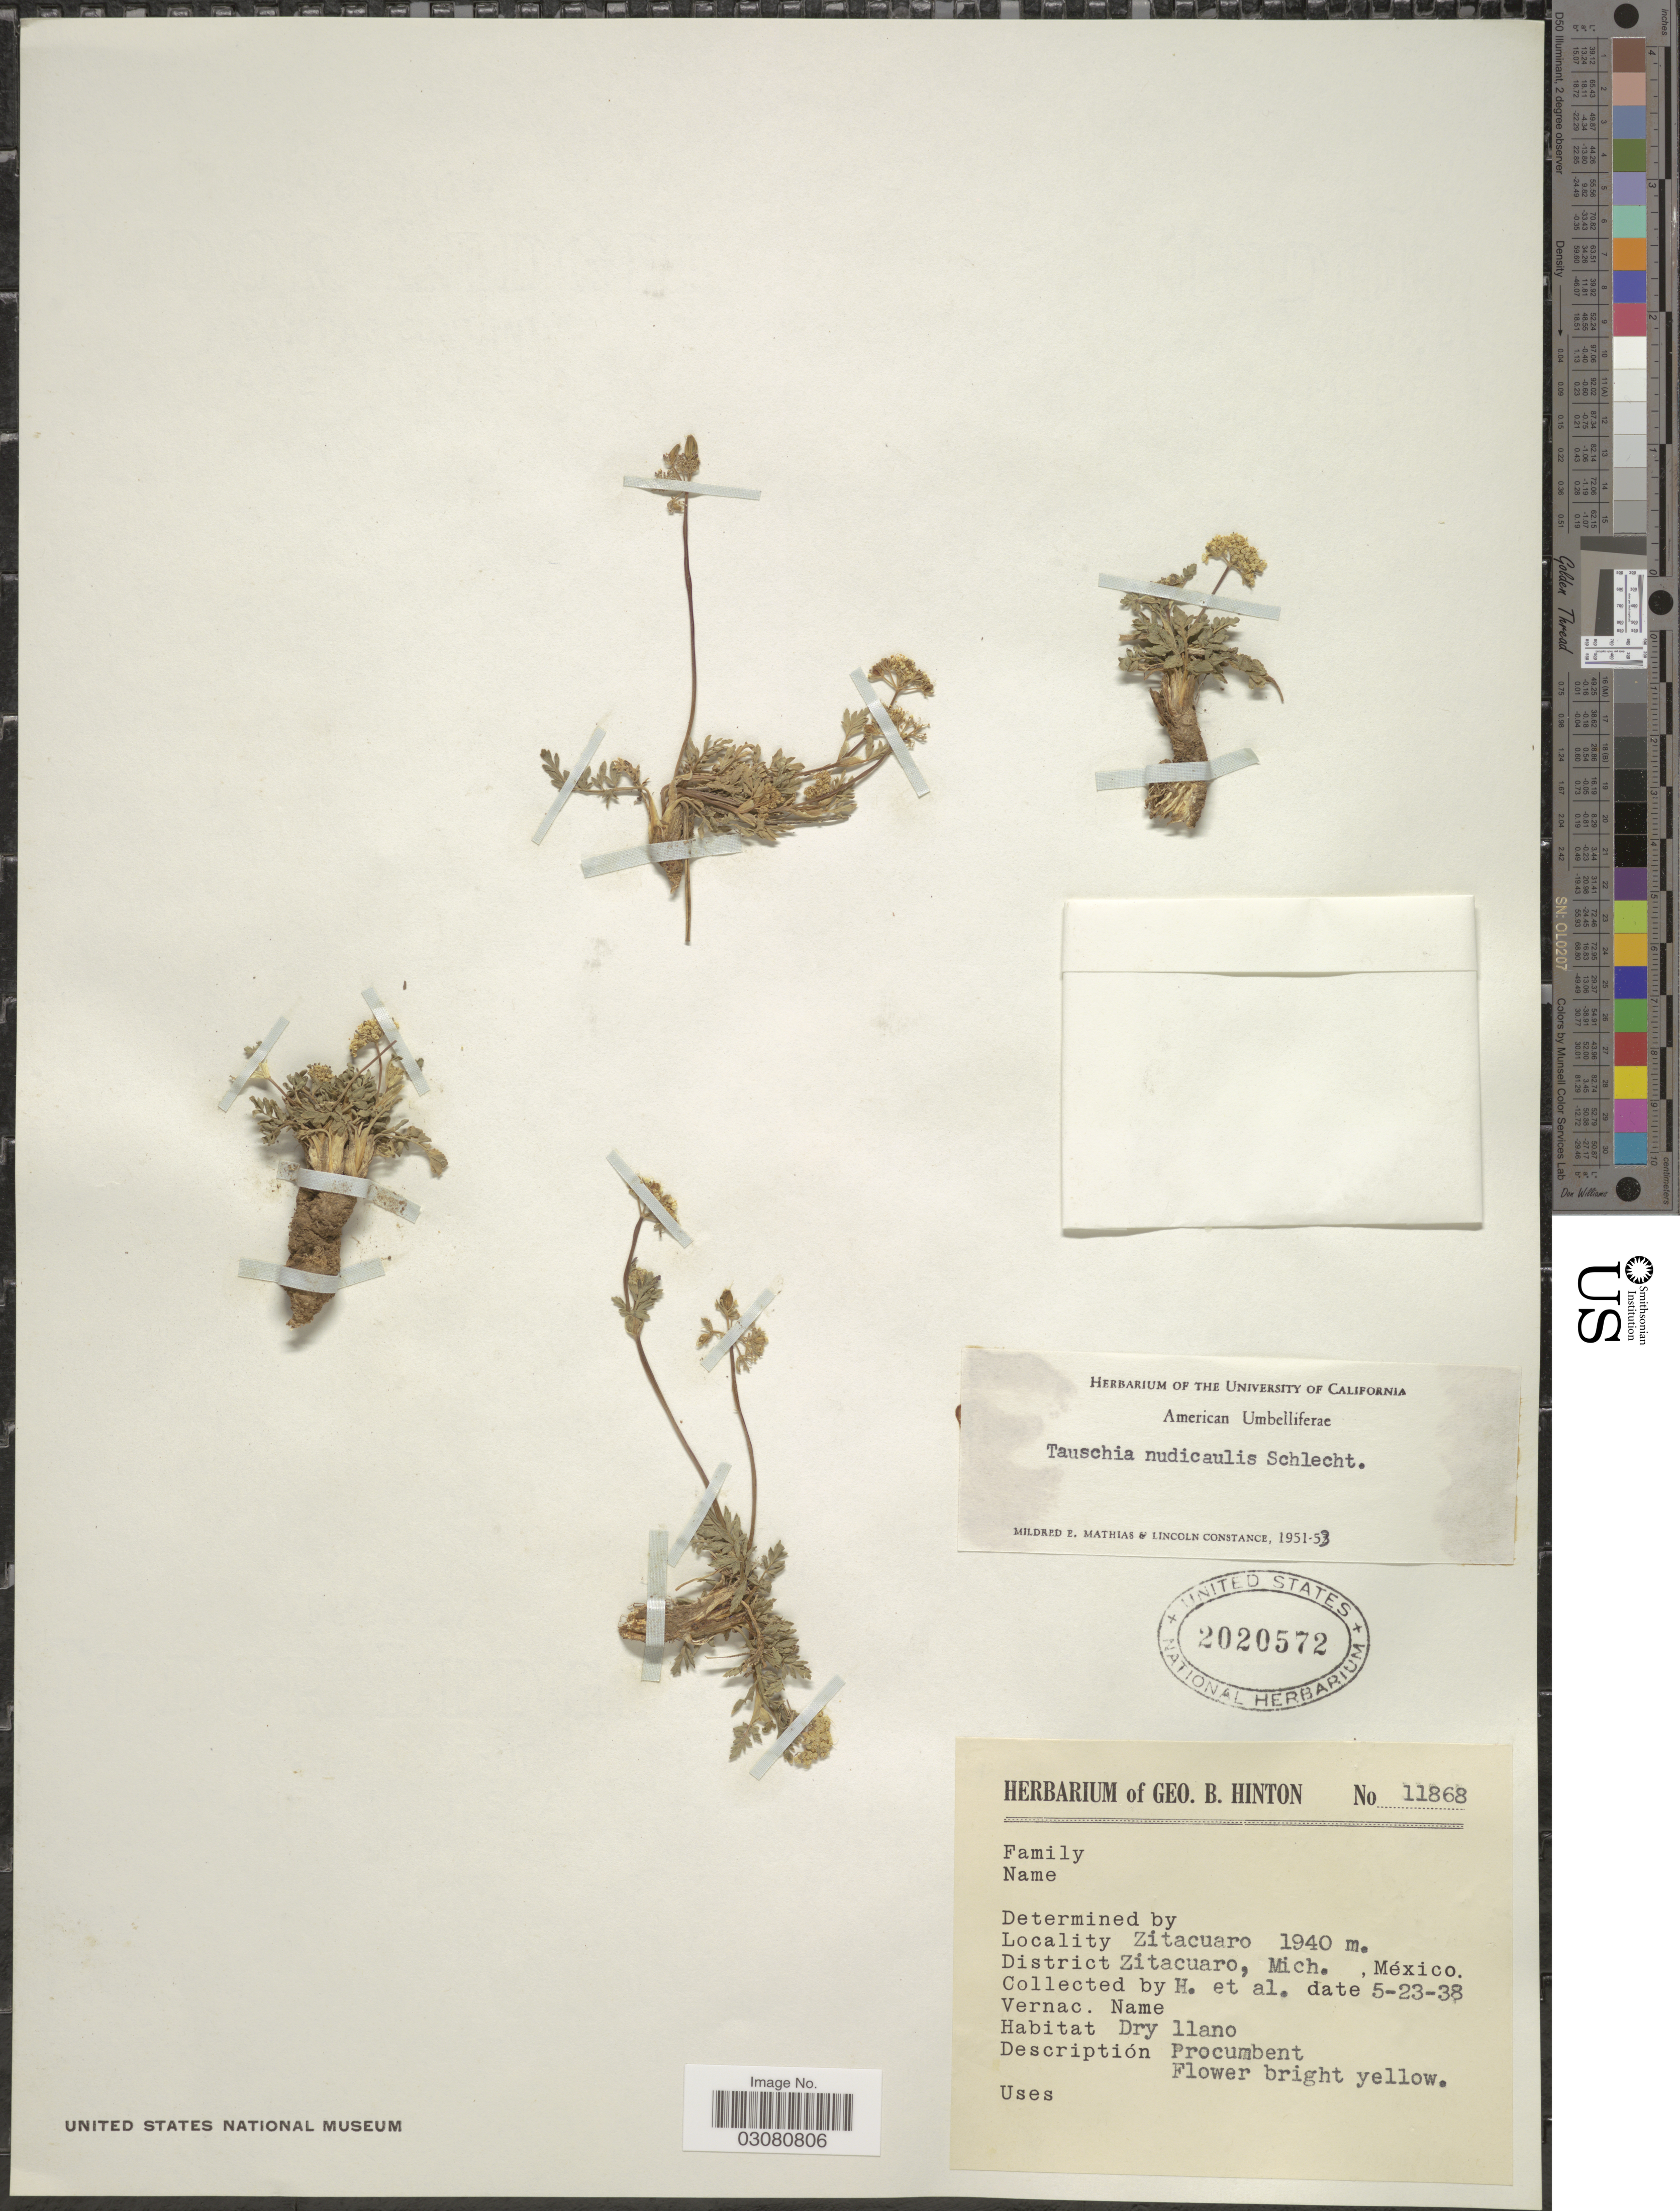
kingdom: Plantae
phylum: Tracheophyta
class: Magnoliopsida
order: Apiales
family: Apiaceae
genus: Tauschia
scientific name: Tauschia nudicaulis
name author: Schltdl.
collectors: G. B. Hinton & et al.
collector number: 11868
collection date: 1938-05-23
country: Mexico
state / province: Michoacán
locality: Zitacuaro. District Zitacuaro, Mich.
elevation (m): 1940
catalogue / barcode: US 2020572